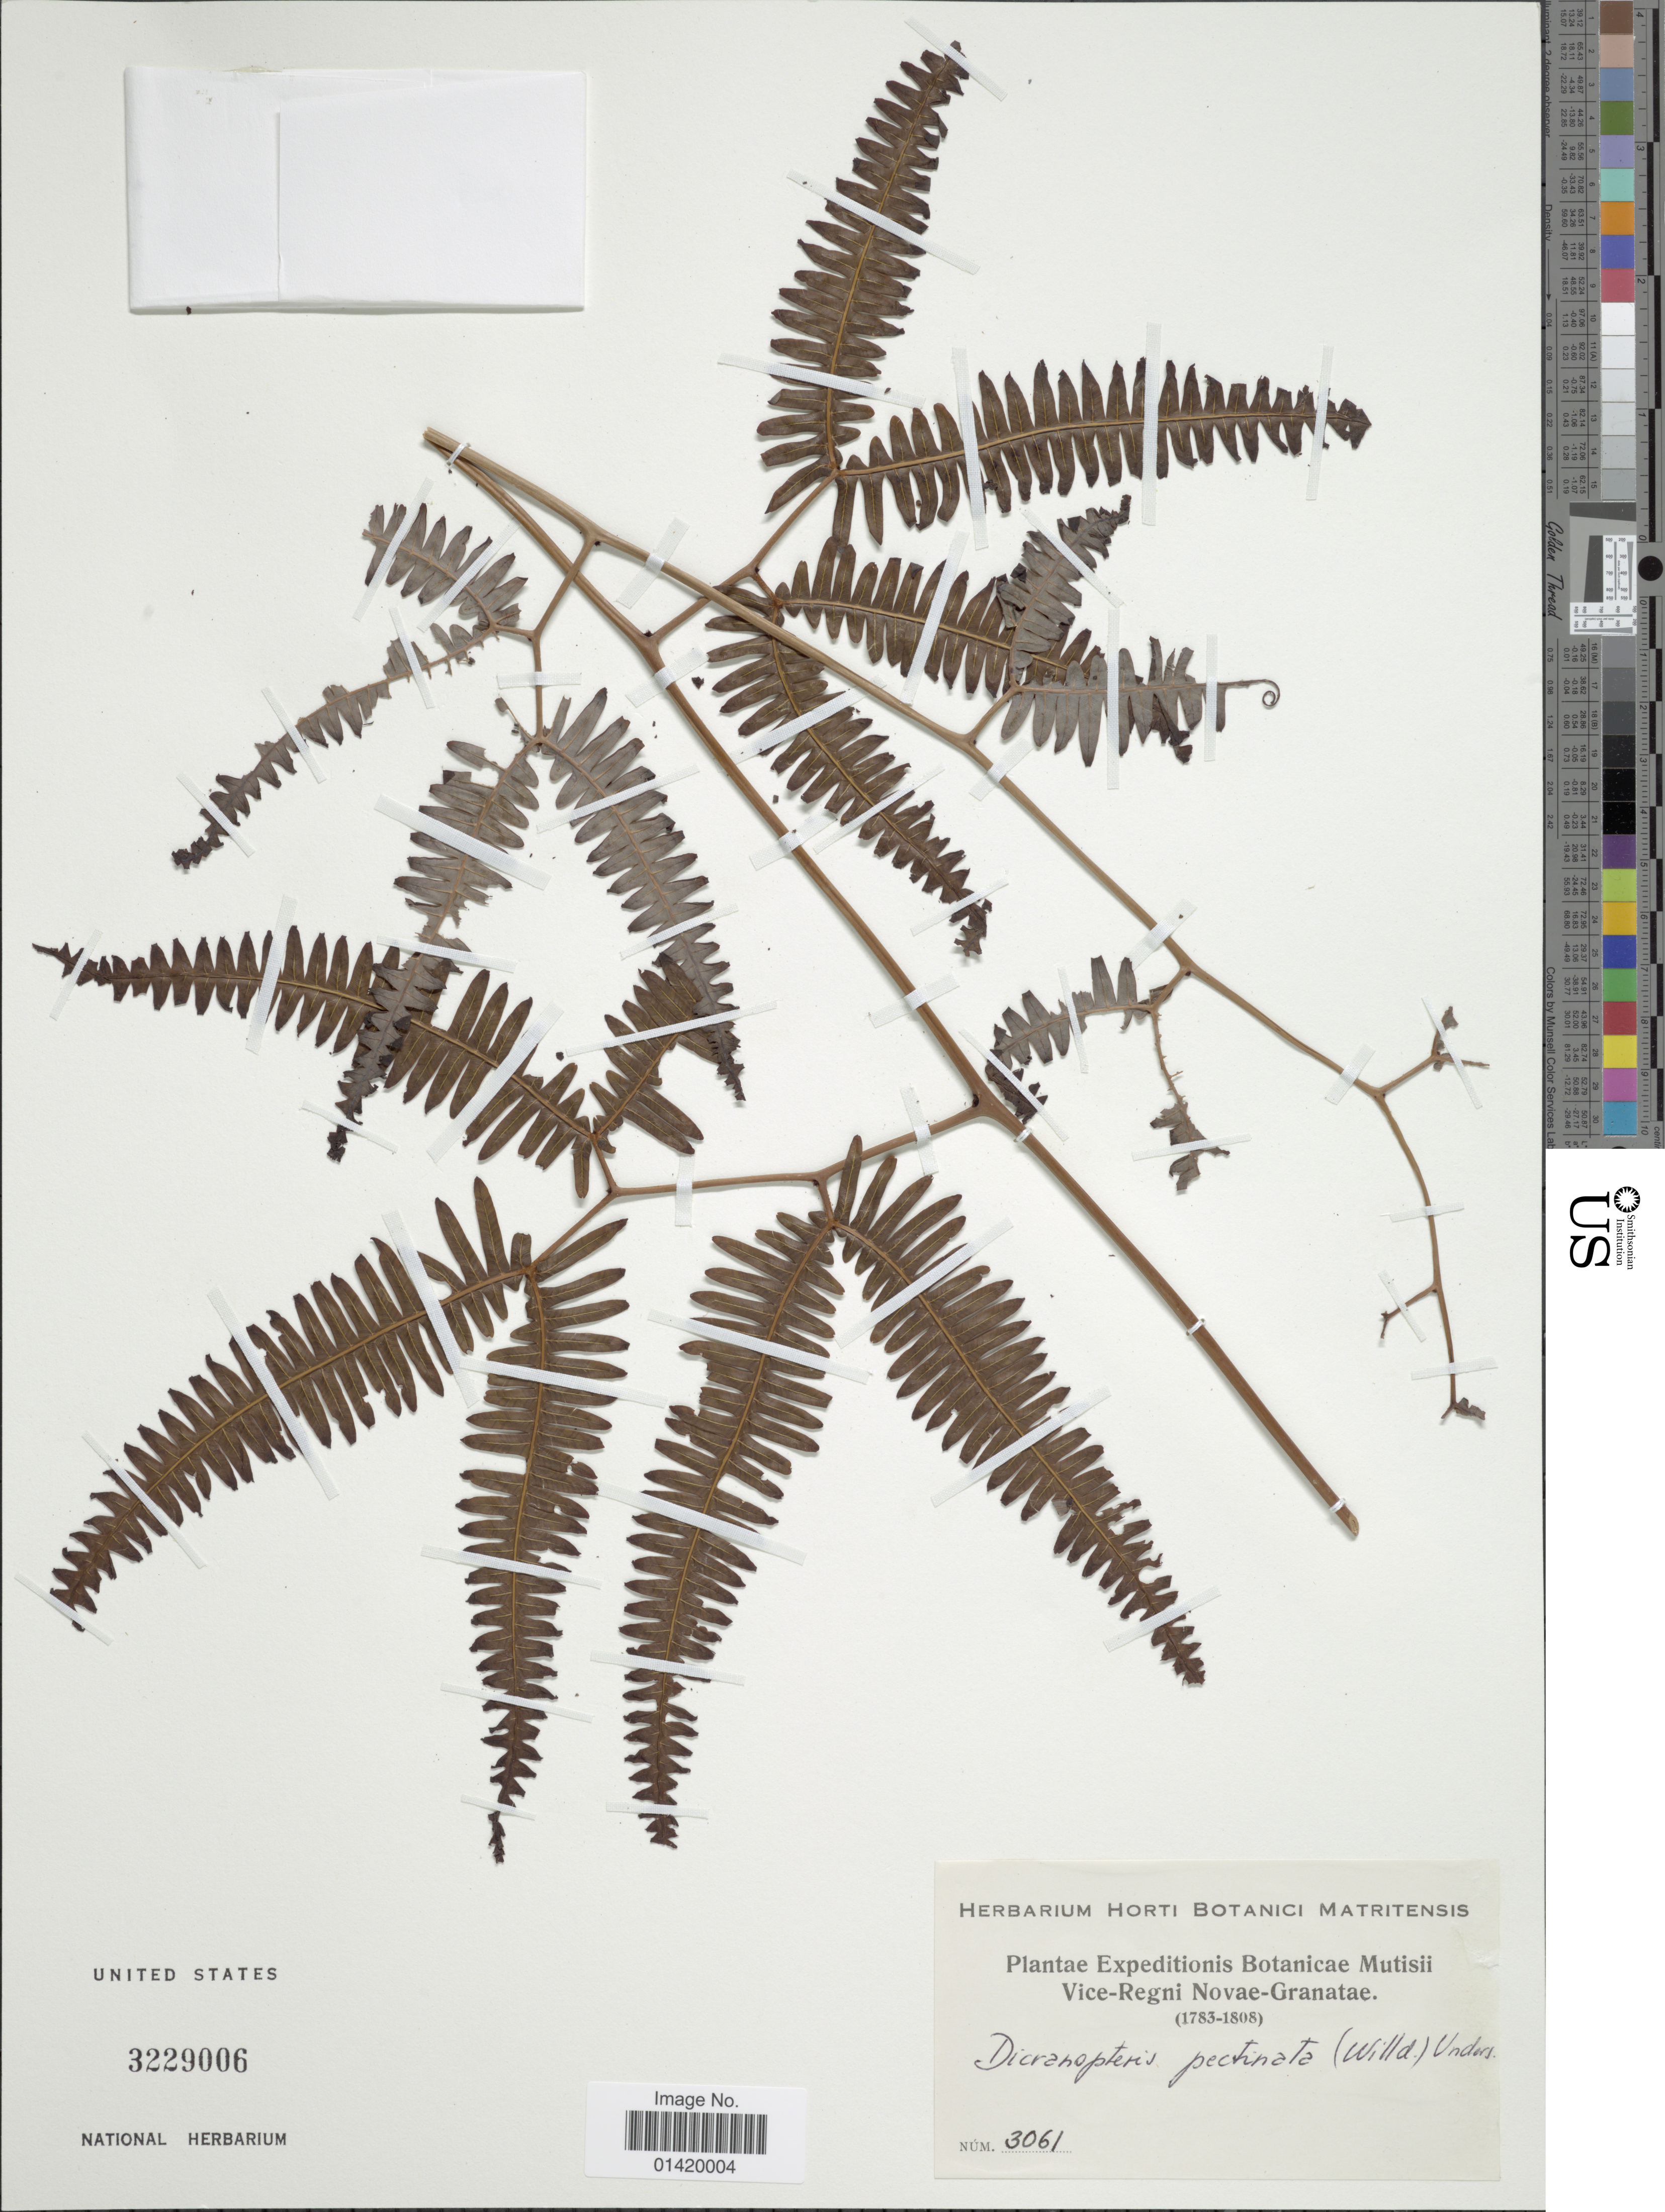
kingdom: Plantae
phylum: Tracheophyta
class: Polypodiopsida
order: Gleicheniales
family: Gleicheniaceae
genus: Gleichenella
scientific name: Gleichenella pectinata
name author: (Willd.) Ching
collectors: ex herb. Horti Botanici Matritensis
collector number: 3061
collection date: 1783/1808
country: Colombia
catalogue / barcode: US 3229006